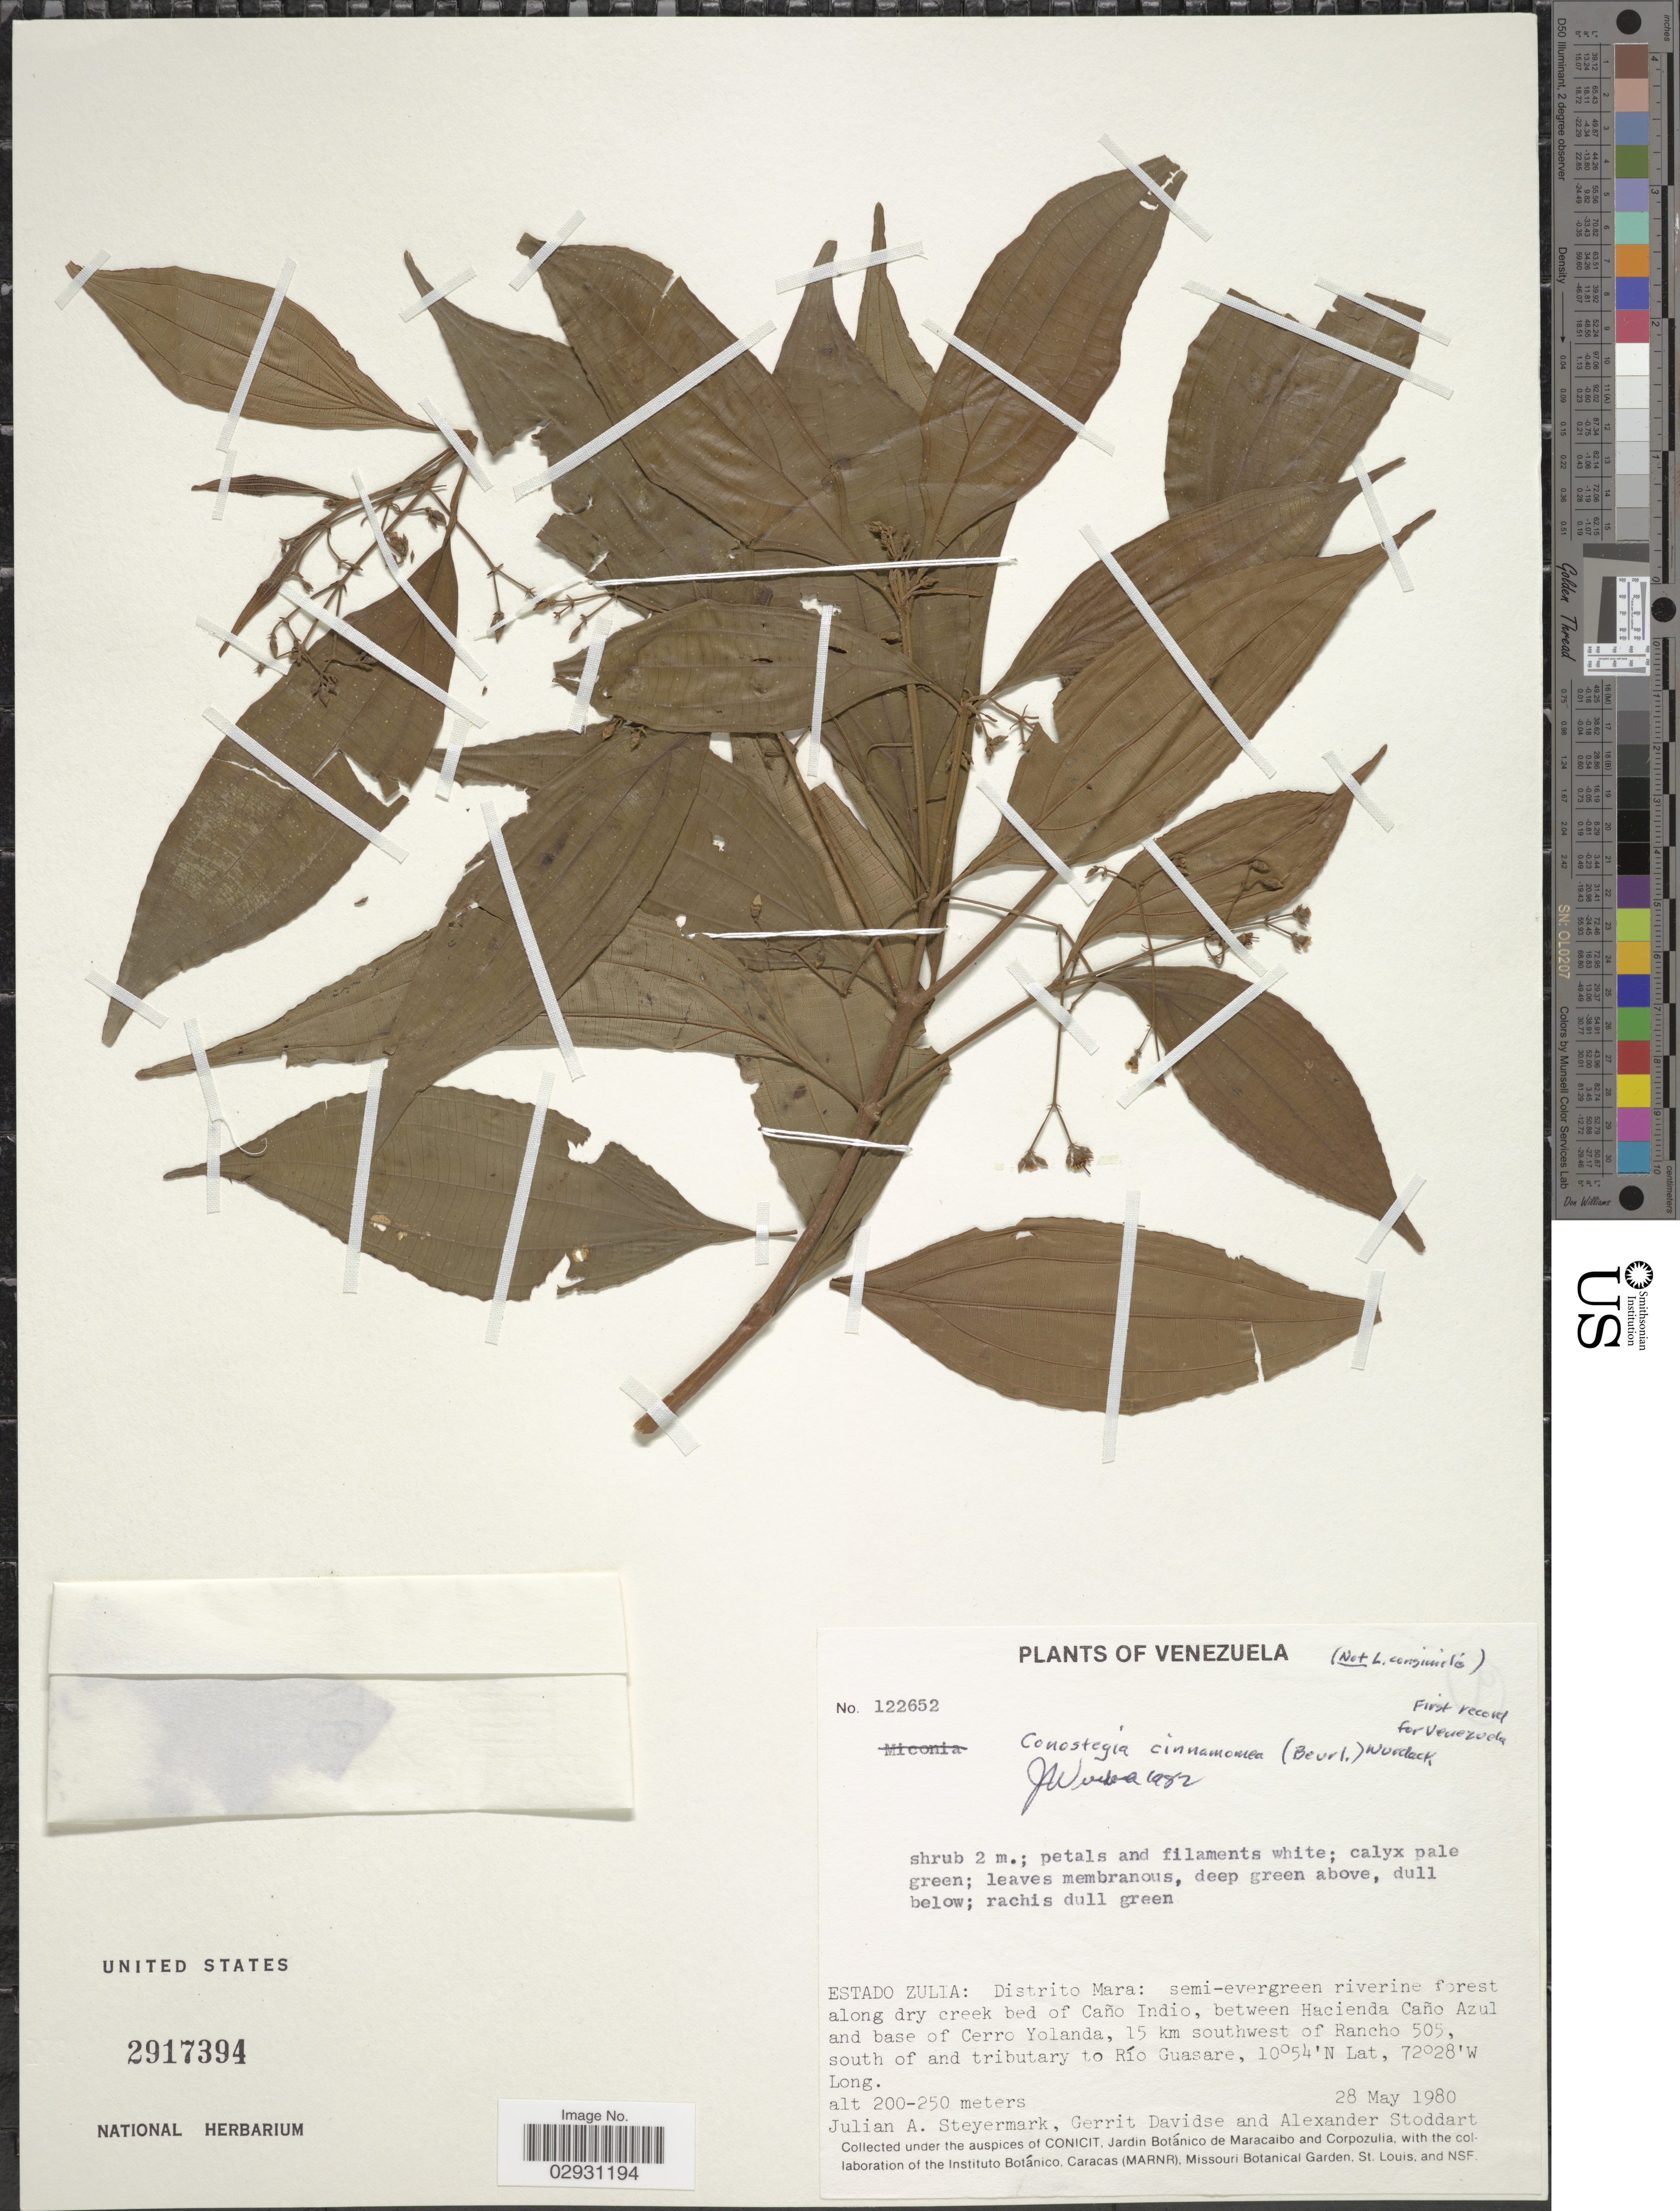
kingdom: Plantae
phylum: Tracheophyta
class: Magnoliopsida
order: Myrtales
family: Melastomataceae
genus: Conostegia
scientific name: Conostegia cinnamomea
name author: (Beurl.) Cogn.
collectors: J. Steyermark, G. Davidse & A. Stoddart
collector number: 122652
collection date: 1980-05-28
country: Venezuela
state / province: Zulia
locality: Distrito Mara: along dry creek bed of Caño Indio, between Hacienda Caño Azul and base of Cerro Yolanda, 15 km southwest of Rancho 505, south of tributary to Río Guasare.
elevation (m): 200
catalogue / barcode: US 2917394